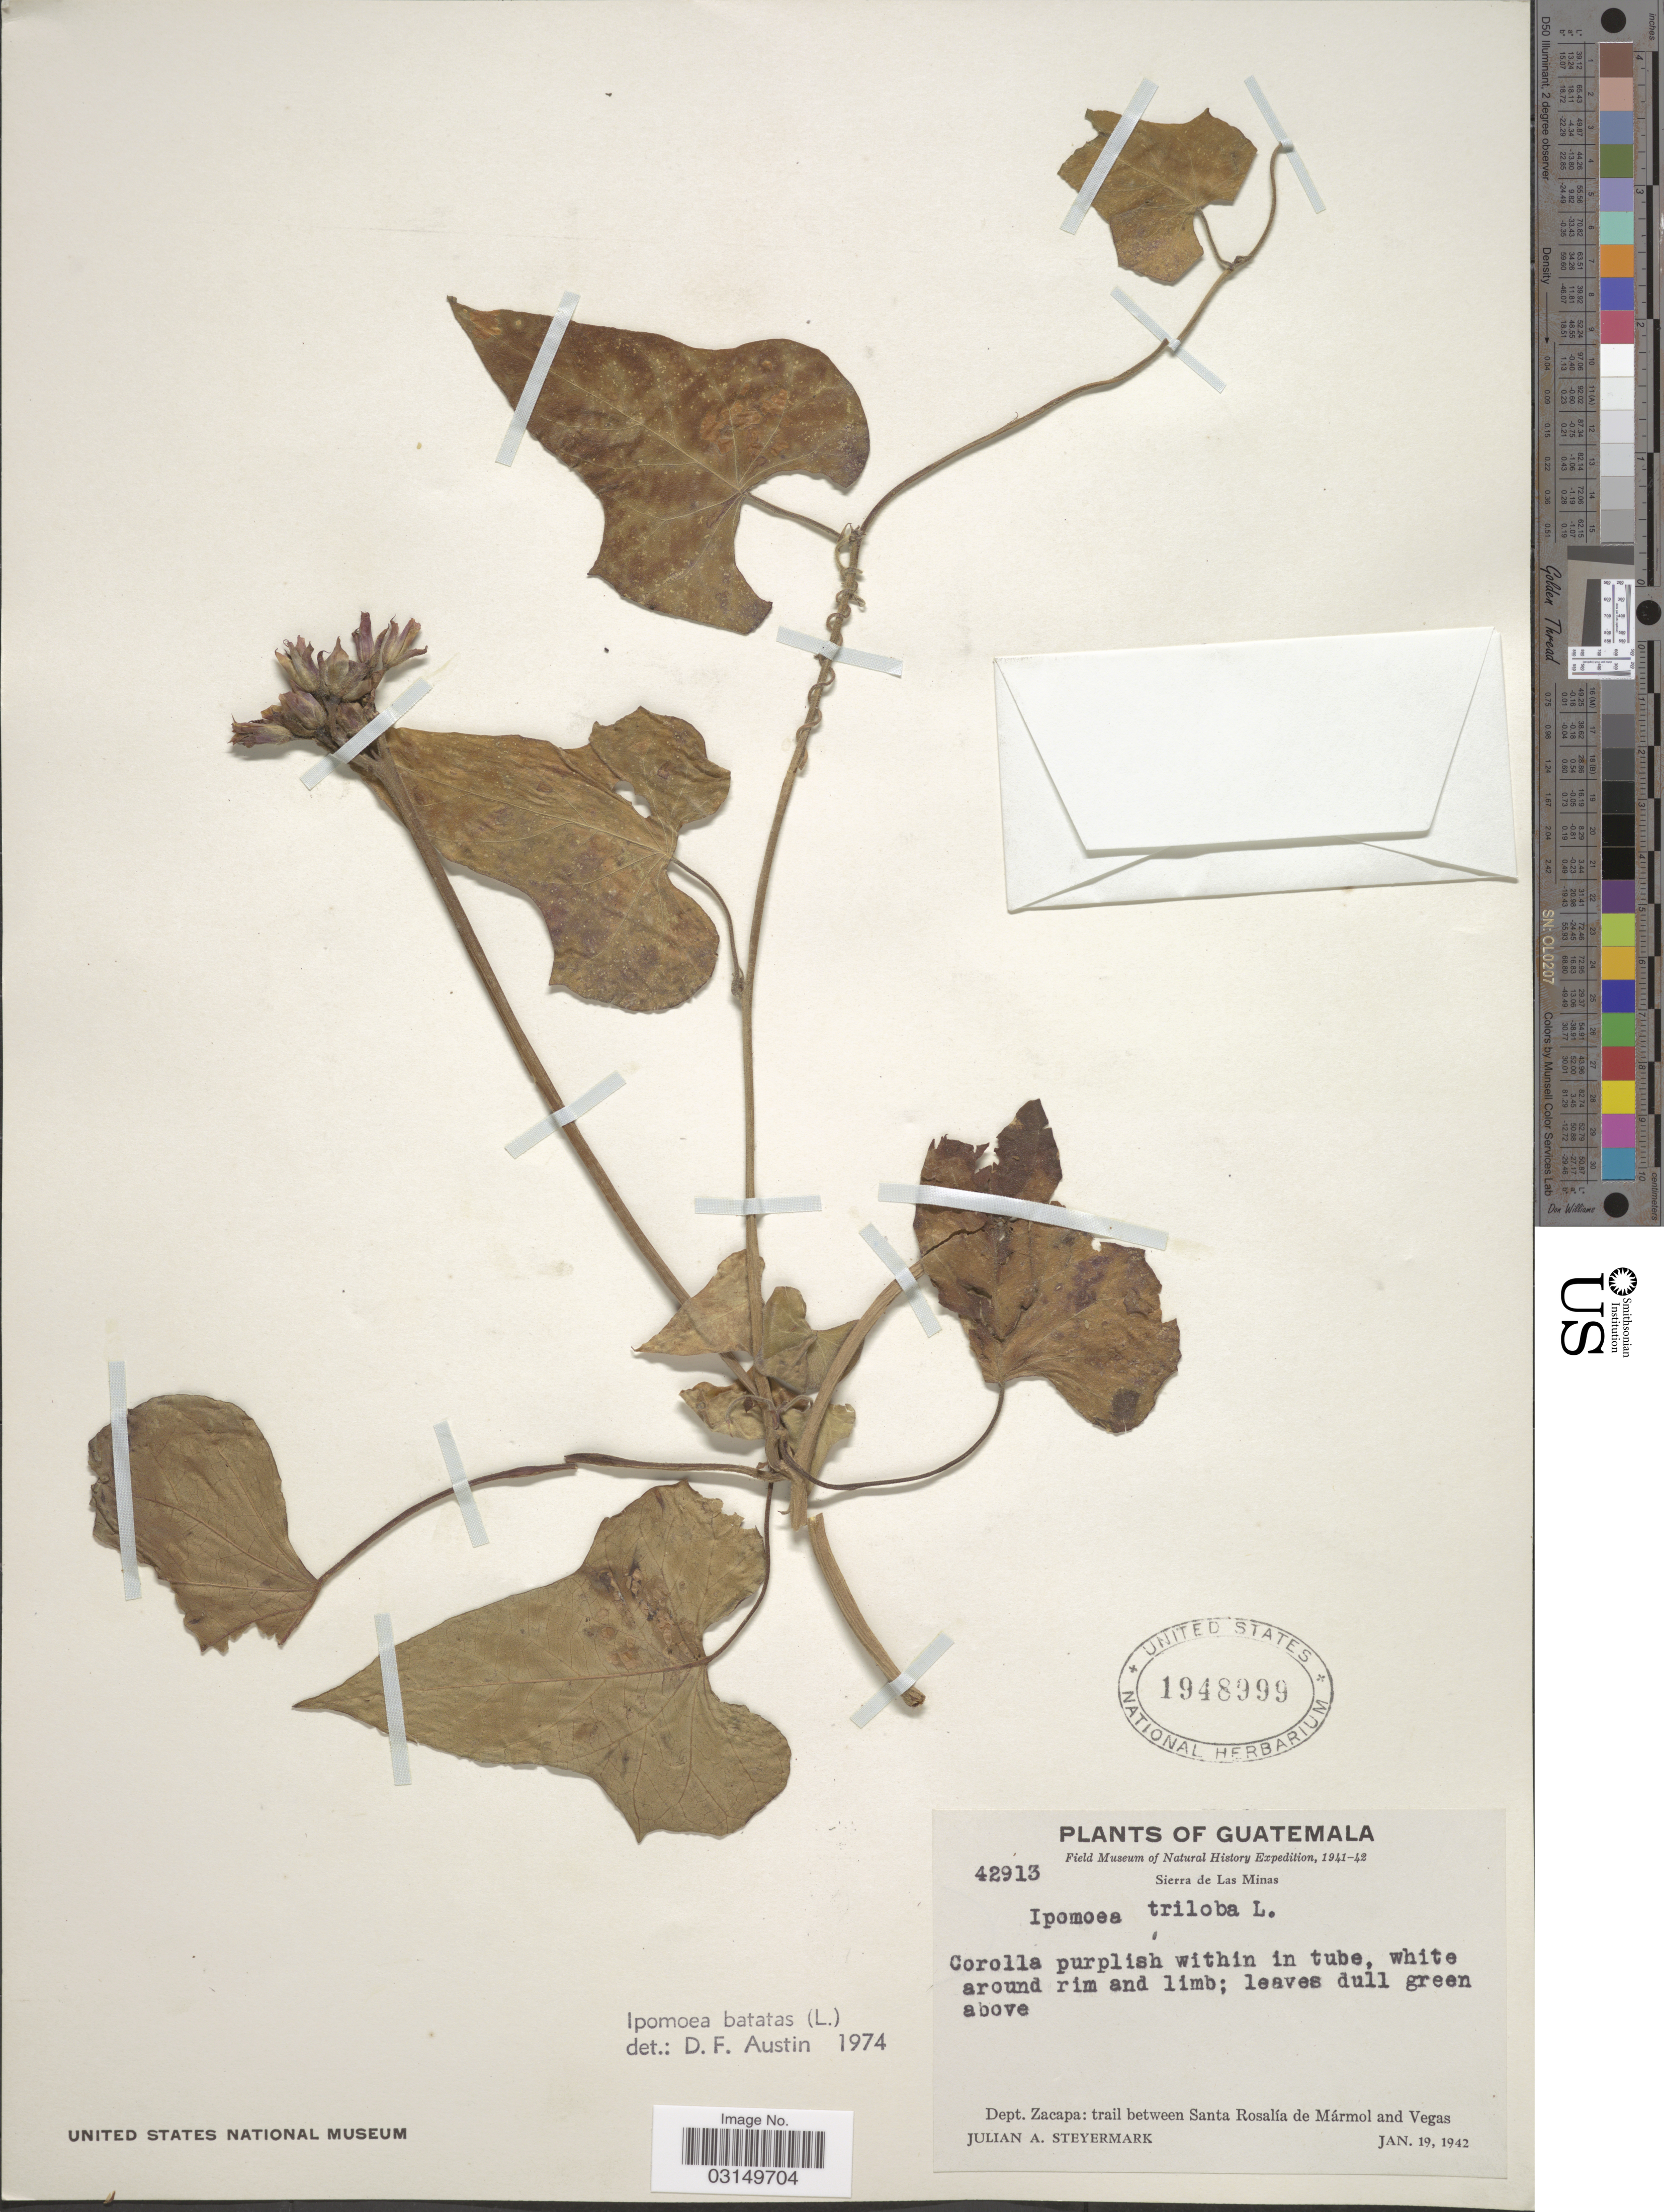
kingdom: Plantae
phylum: Tracheophyta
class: Magnoliopsida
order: Solanales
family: Convolvulaceae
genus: Ipomoea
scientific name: Ipomoea batatas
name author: (L.) Lam.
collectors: J. Steyermark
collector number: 42913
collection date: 1942-01-19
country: Guatemala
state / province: Zacapa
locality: Dept. Zacapa: trail between Santa Rosalía de Mármol and Vegas.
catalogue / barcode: US 1948999